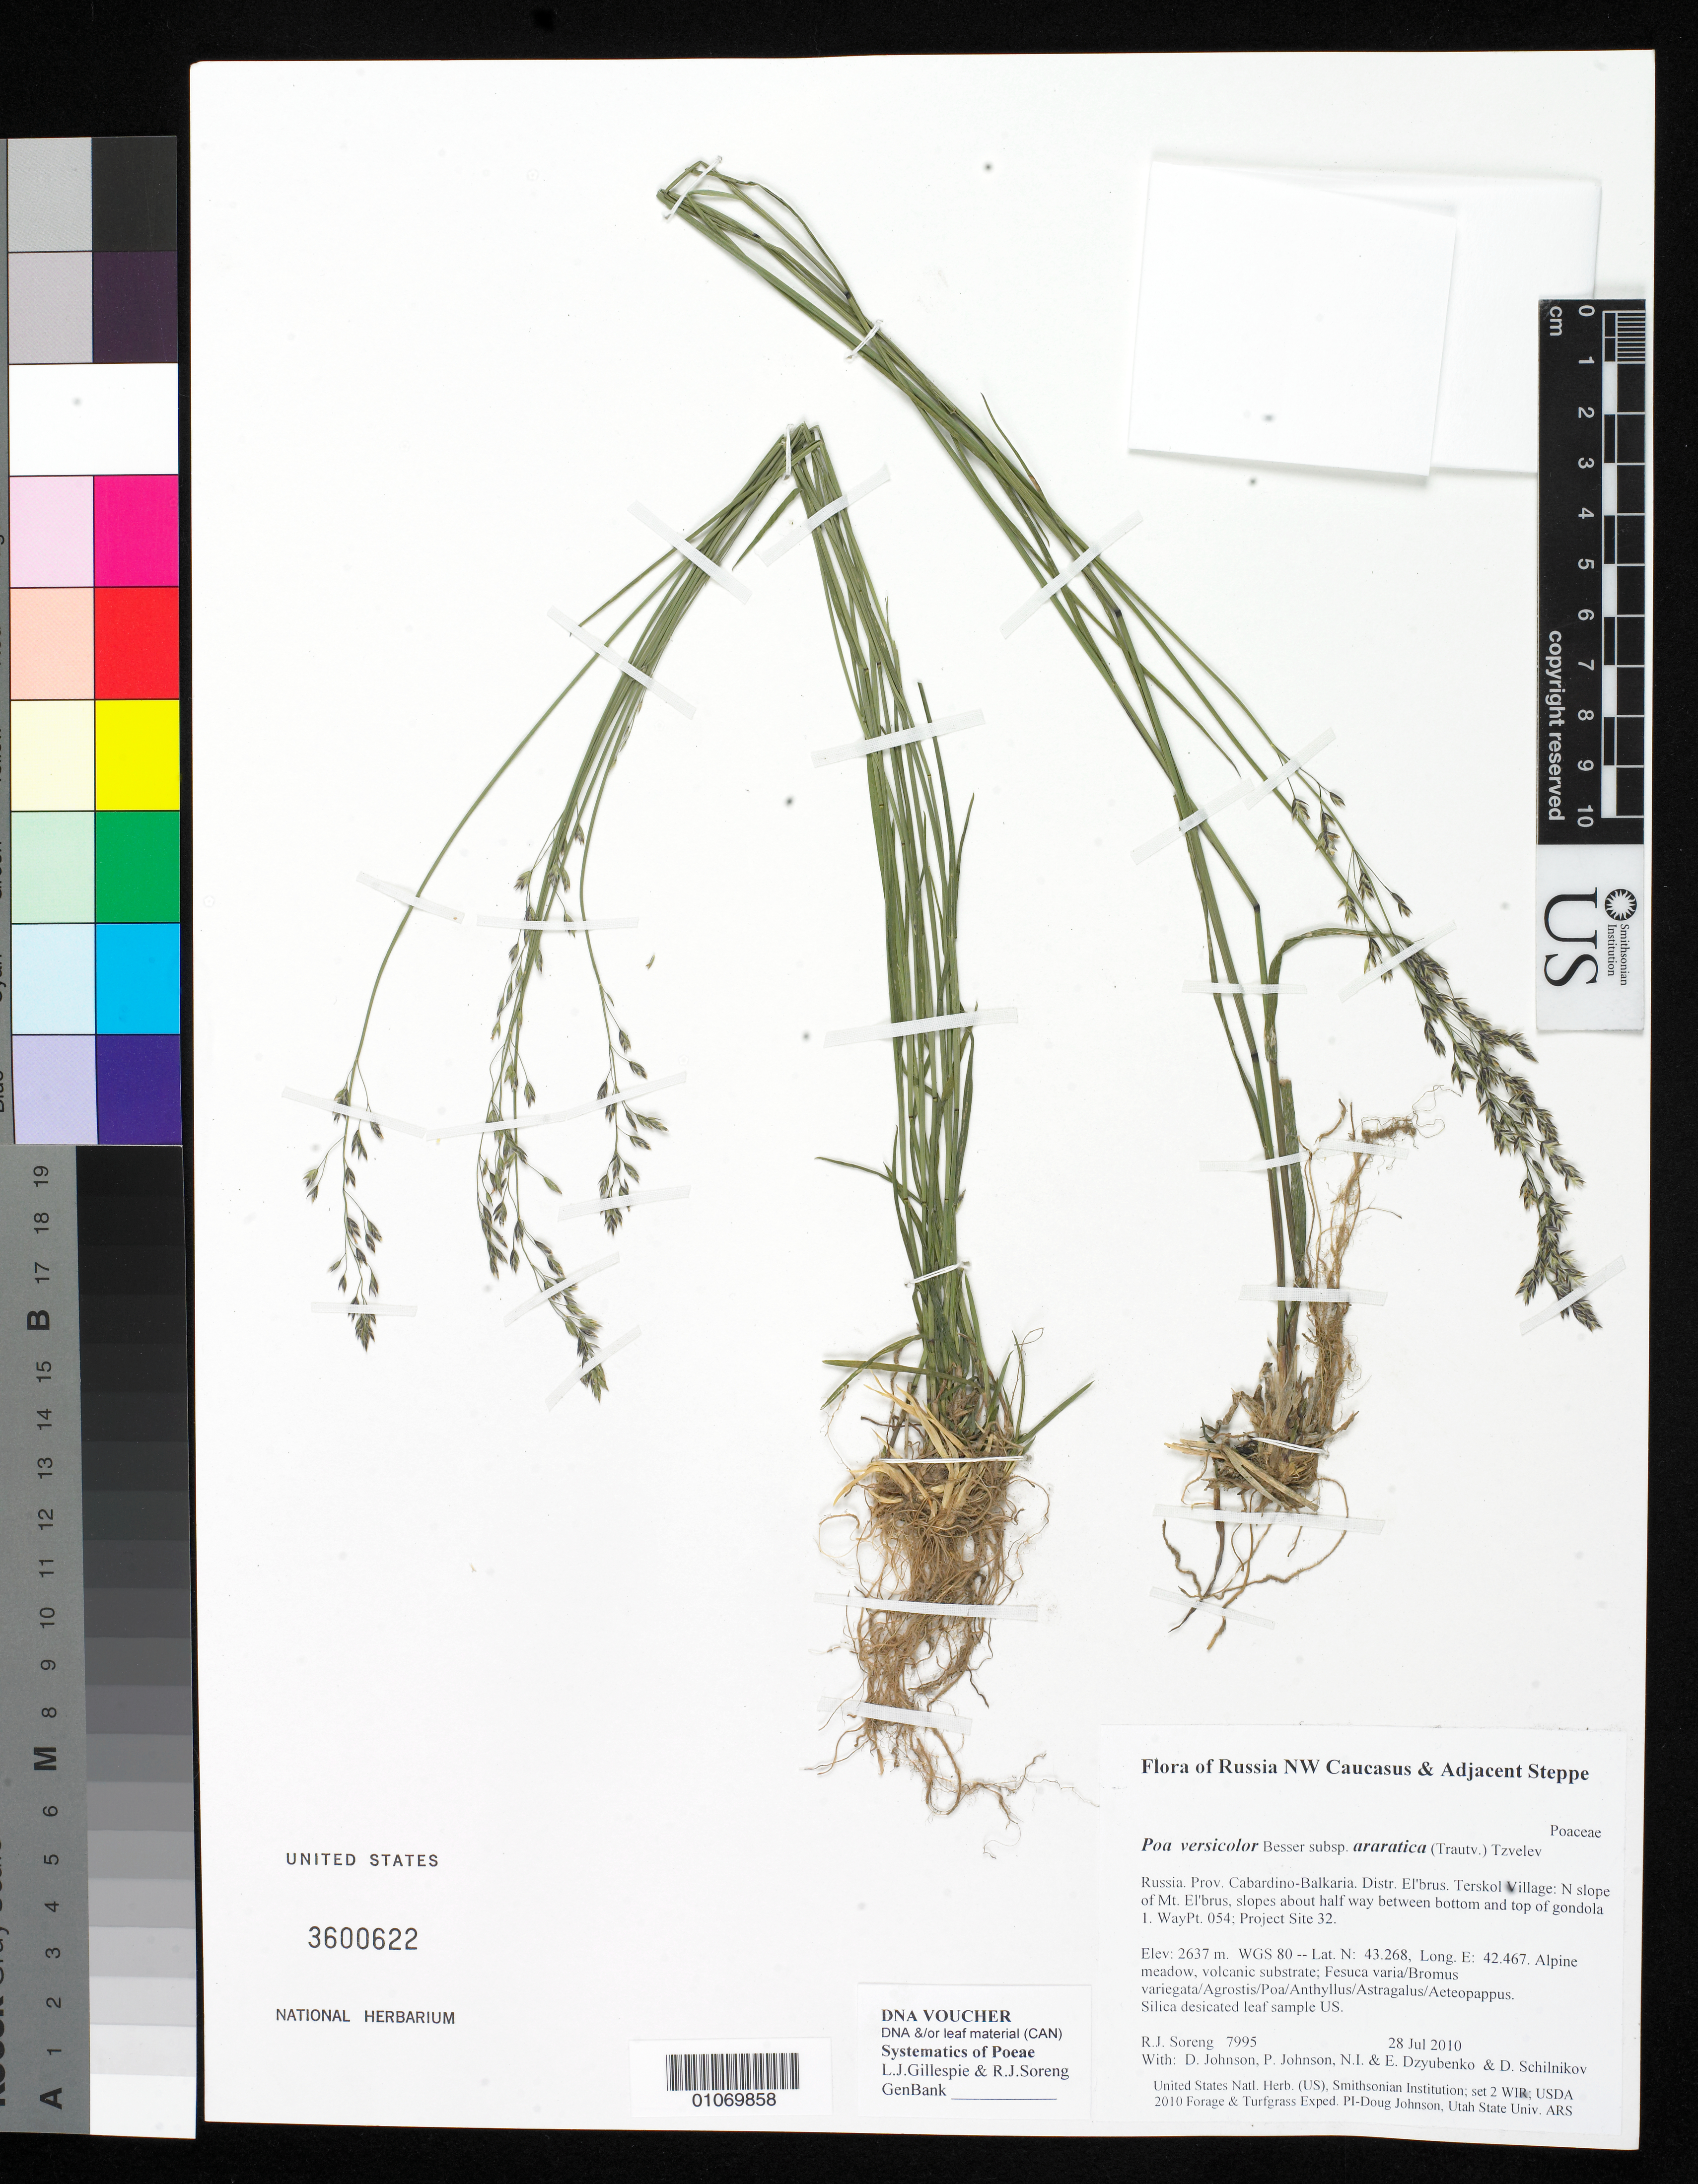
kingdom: Plantae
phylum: Tracheophyta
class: Liliopsida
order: Poales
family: Poaceae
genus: Poa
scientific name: Poa glauca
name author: Vahl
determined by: Olonova, Marina V.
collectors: R. J. Soreng, D. Johnson, P. Johnson, N. Dzyubenko, E. Dzyubenko & D. Schilnikov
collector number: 7995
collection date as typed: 28 Jul 2010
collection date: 2010-07-28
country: Russian Federation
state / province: Kabardino-Balkar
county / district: El'brus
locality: Terskol Village: N slope of Mt. El'brus, slopes about half way between bottom and top of gondola 1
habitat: Alpine meadow, volcanic substrate; Fesuca varia/Bromus variegata/Agrostis/Poa/Anthyllus/Astragalus/Aeteopappus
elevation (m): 2637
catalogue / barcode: US 3600622